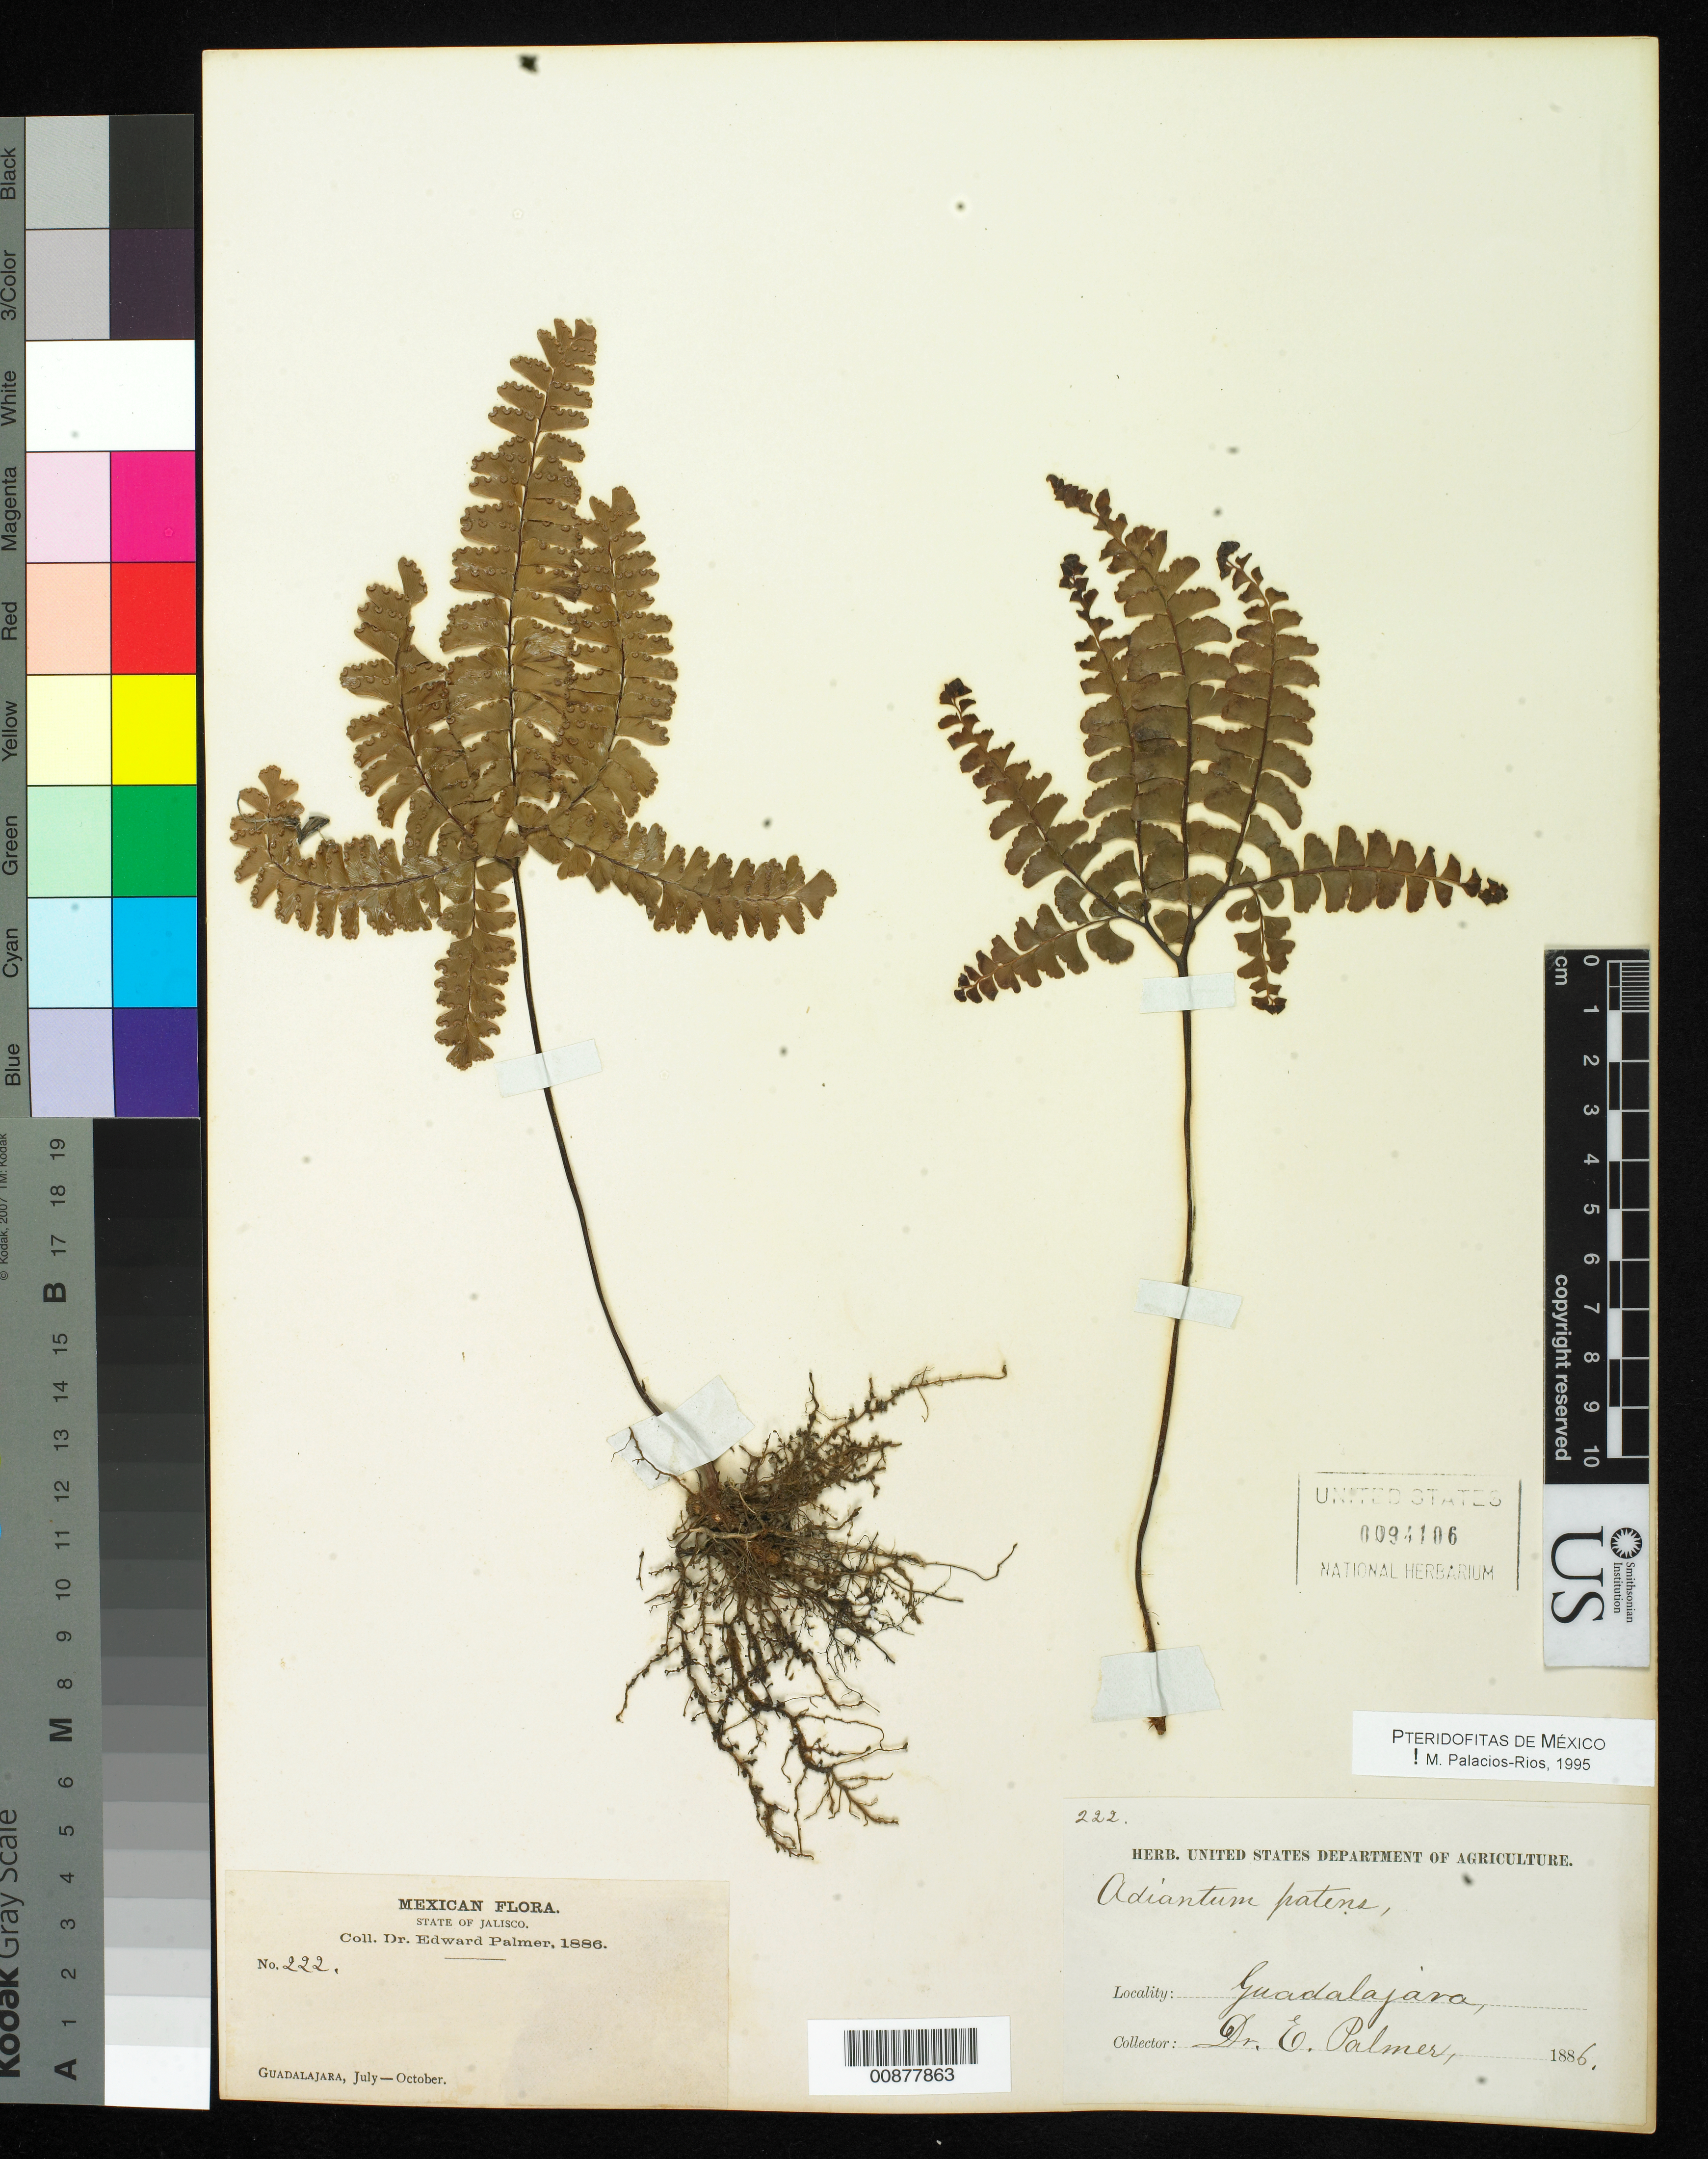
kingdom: Plantae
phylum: Tracheophyta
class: Polypodiopsida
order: Polypodiales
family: Pteridaceae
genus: Adiantum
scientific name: Adiantum patens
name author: Willd.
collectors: E. Palmer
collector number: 222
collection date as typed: Jul 1886 to -- Oct 1886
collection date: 1886-07/1886-10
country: Mexico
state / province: Jalisco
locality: Guadalajara, Jalisco.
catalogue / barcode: US 94106